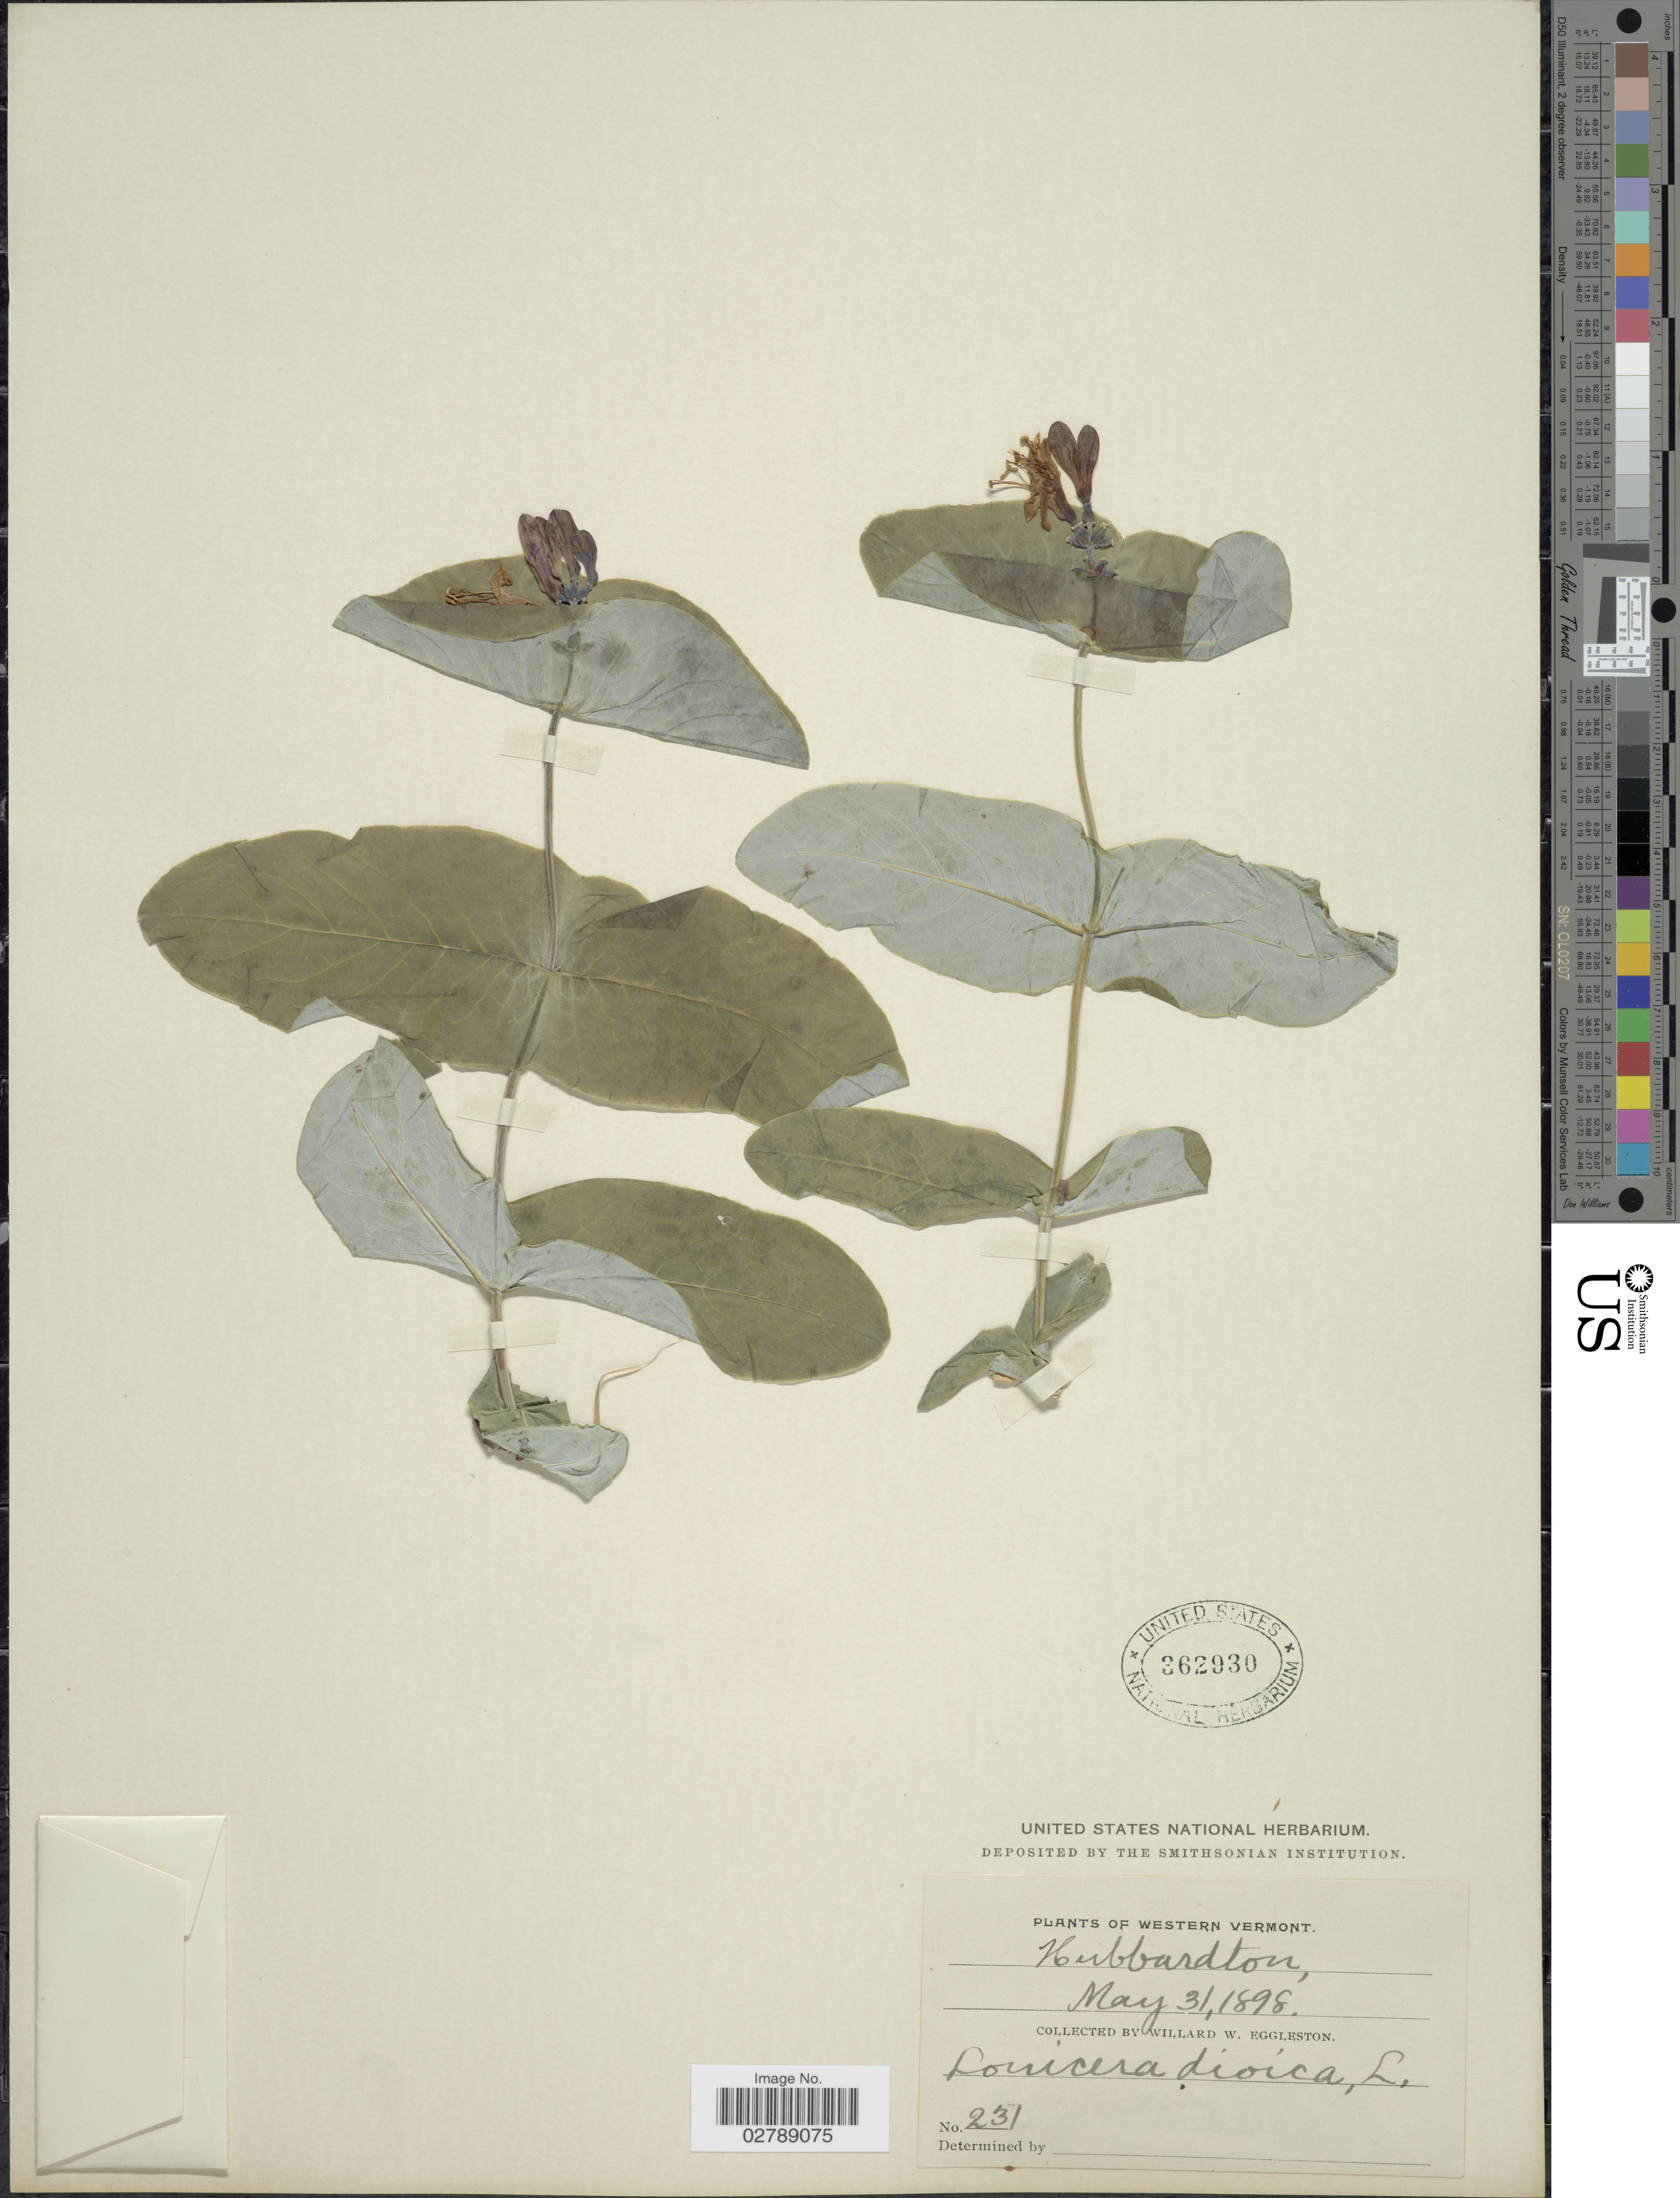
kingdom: Plantae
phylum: Tracheophyta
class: Magnoliopsida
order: Dipsacales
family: Caprifoliaceae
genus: Lonicera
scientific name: Lonicera dioica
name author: L.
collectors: W. W. Eggleston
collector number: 231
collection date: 1898-05-31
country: United States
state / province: Vermont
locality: Western Vermont. Hubbardton.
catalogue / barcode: US 362930